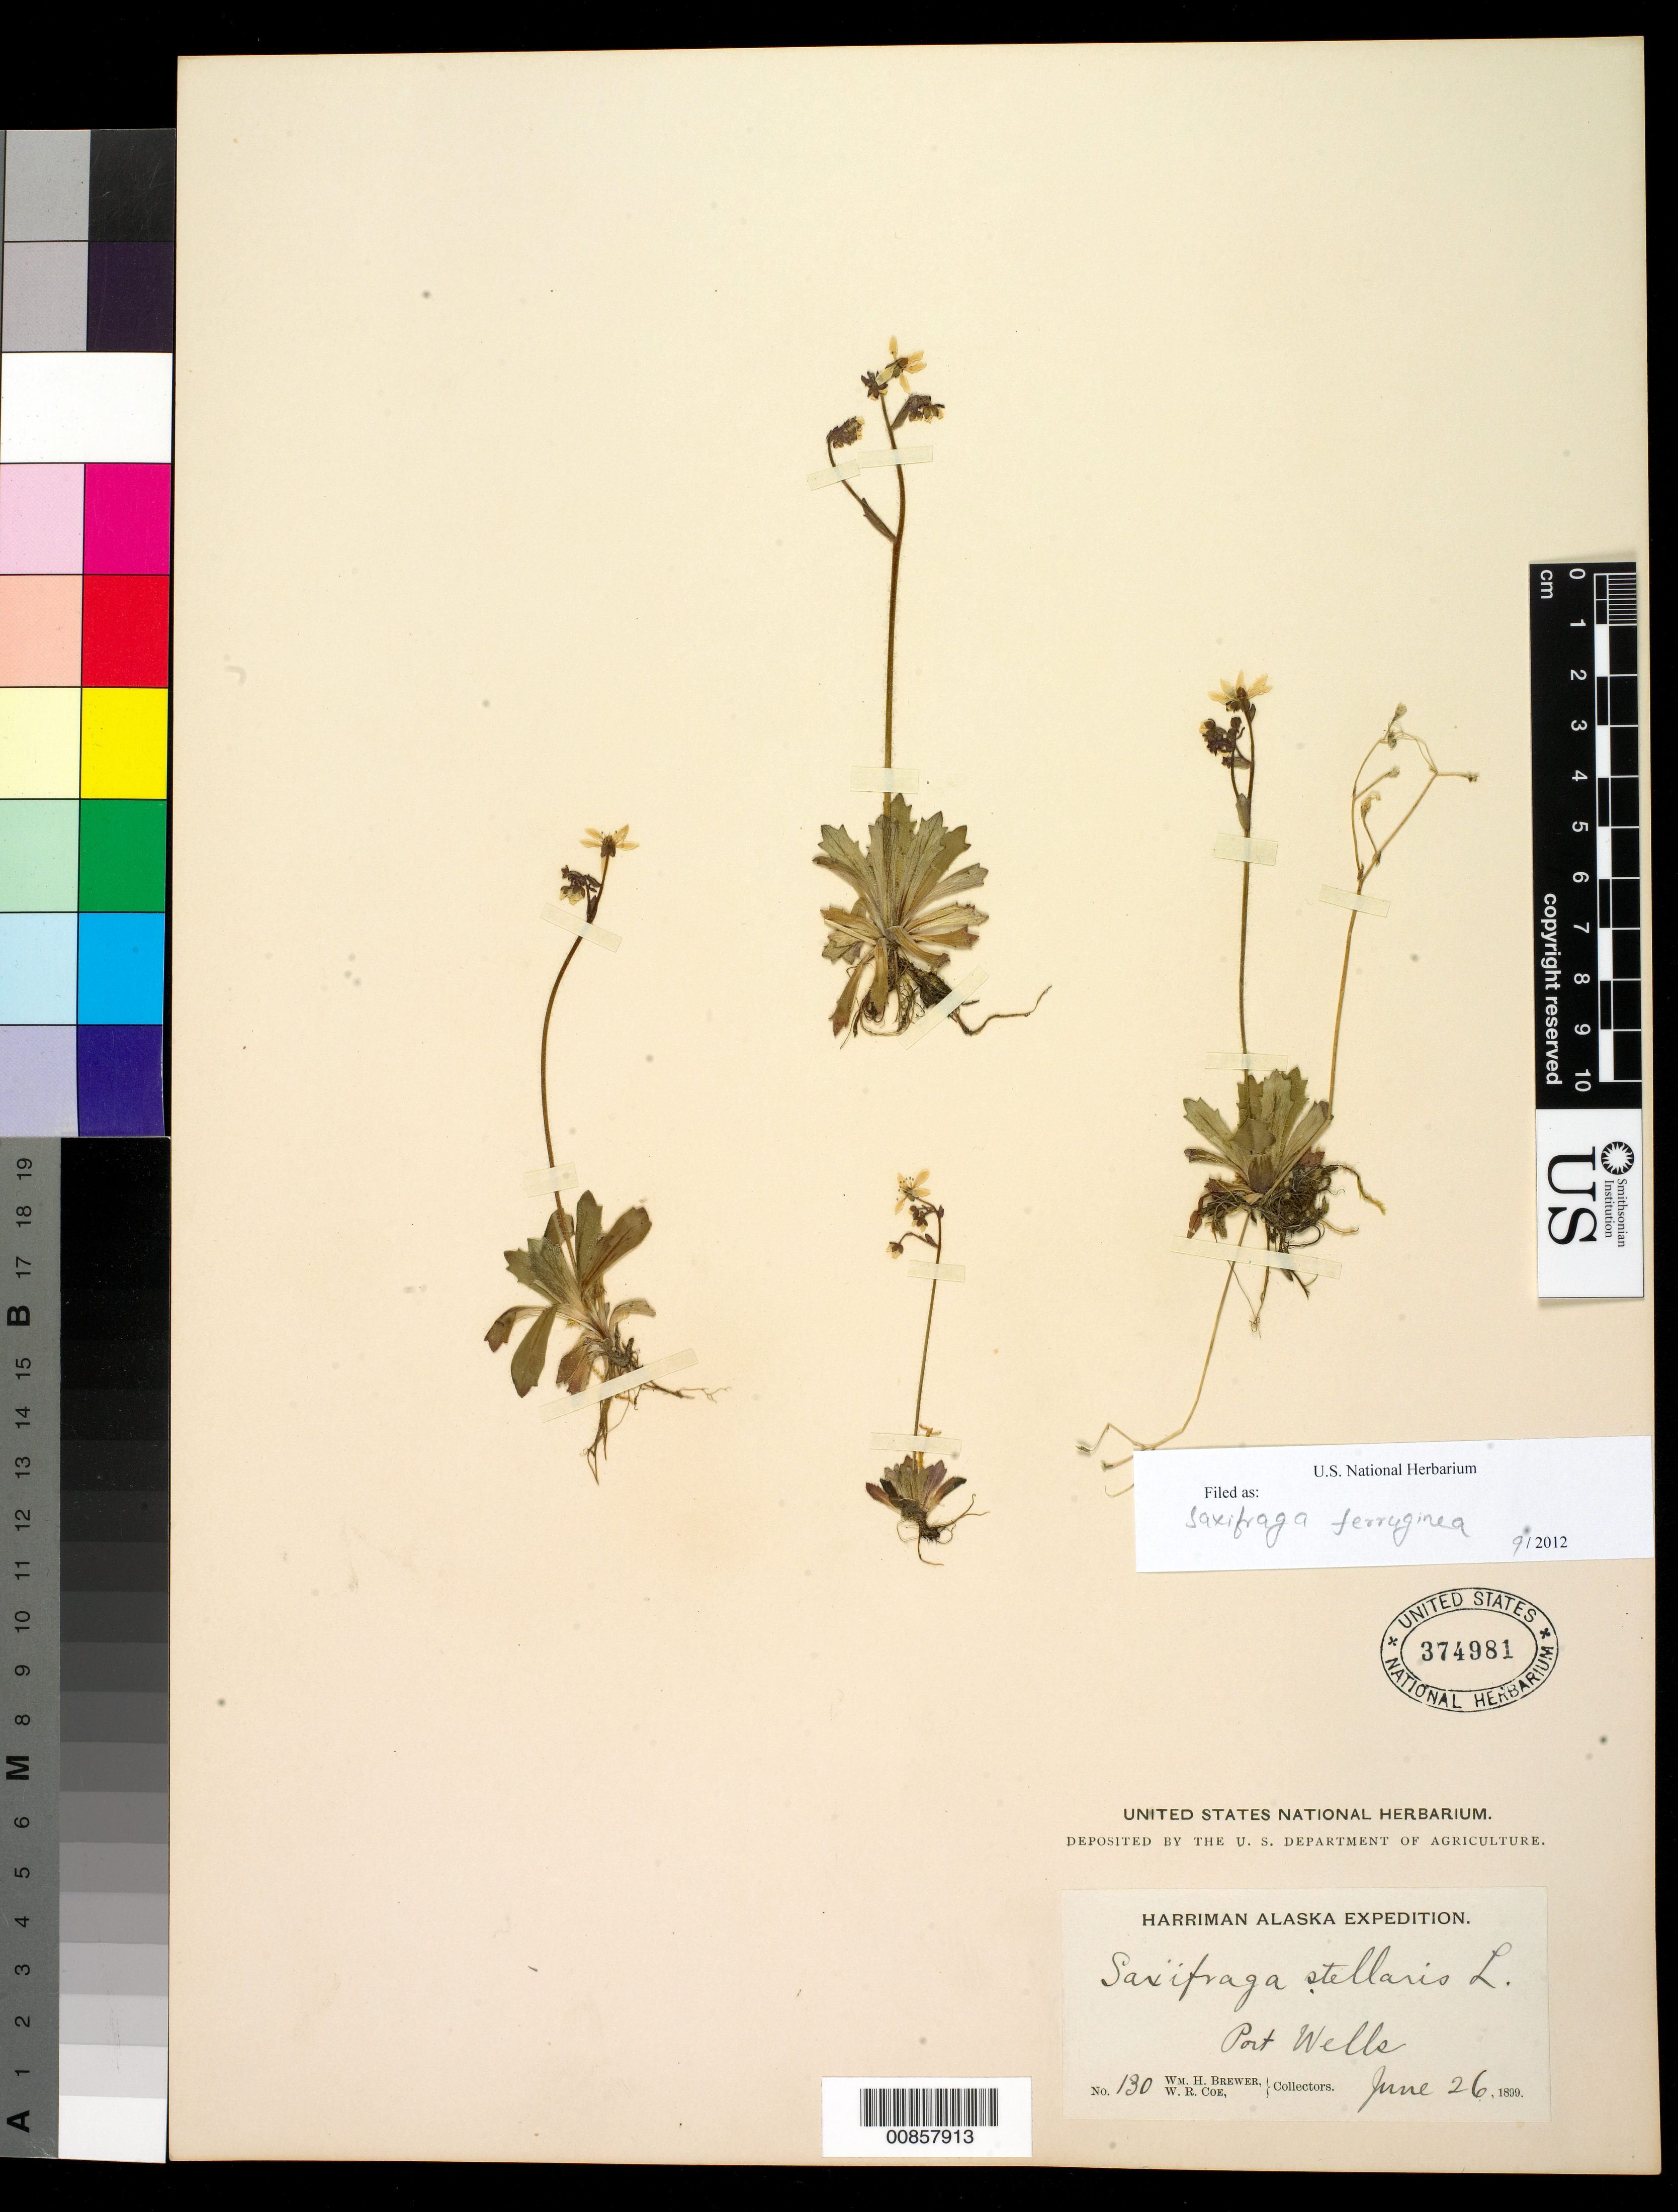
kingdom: Plantae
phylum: Tracheophyta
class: Magnoliopsida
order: Saxifragales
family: Saxifragaceae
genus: Micranthes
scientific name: Micranthes ferruginea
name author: (Graham) Brouillet & Gornall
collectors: W. H. Brewer & W. Coe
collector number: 130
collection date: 1899-06-26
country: United States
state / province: Alaska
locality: Port Wells.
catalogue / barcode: US 374981